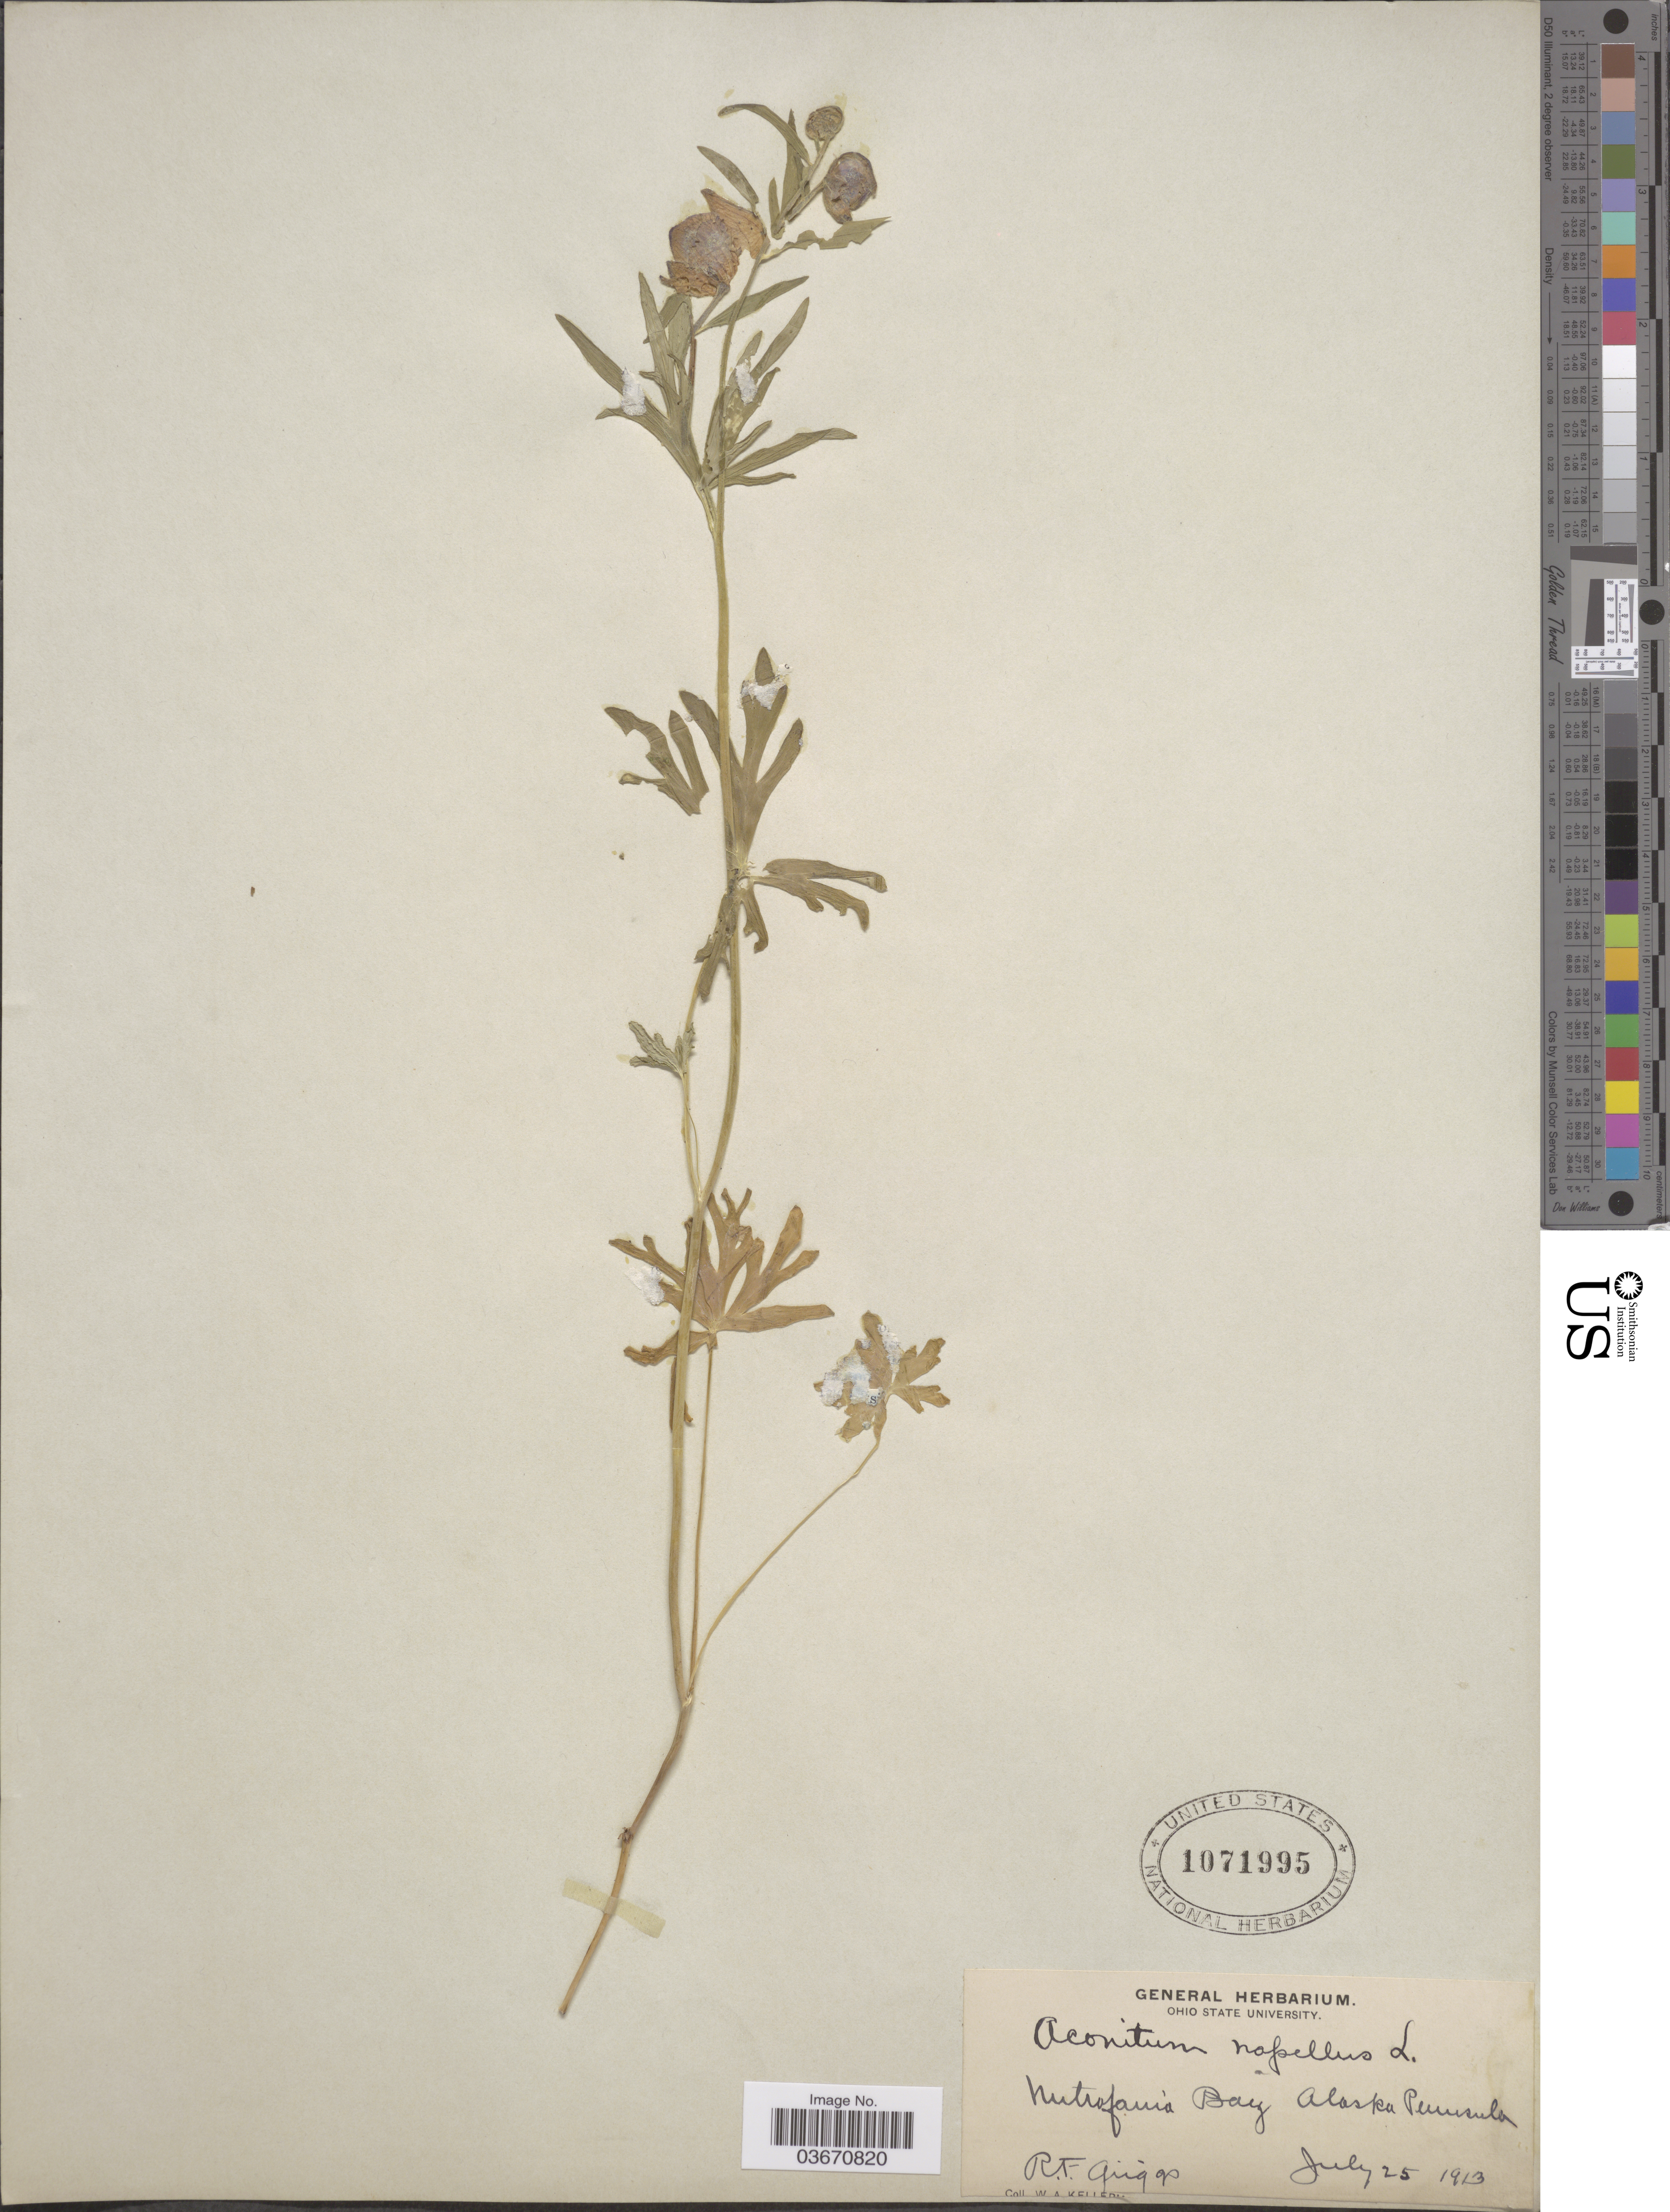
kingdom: Plantae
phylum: Tracheophyta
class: Magnoliopsida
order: Ranunculales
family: Ranunculaceae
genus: Aconitum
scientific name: Aconitum delphinifolium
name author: DC.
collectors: R. F. Griggs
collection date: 1913-07-25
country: United States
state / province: Alaska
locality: Mitrofania Bay. Alaska Peninsula.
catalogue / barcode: US 1071995